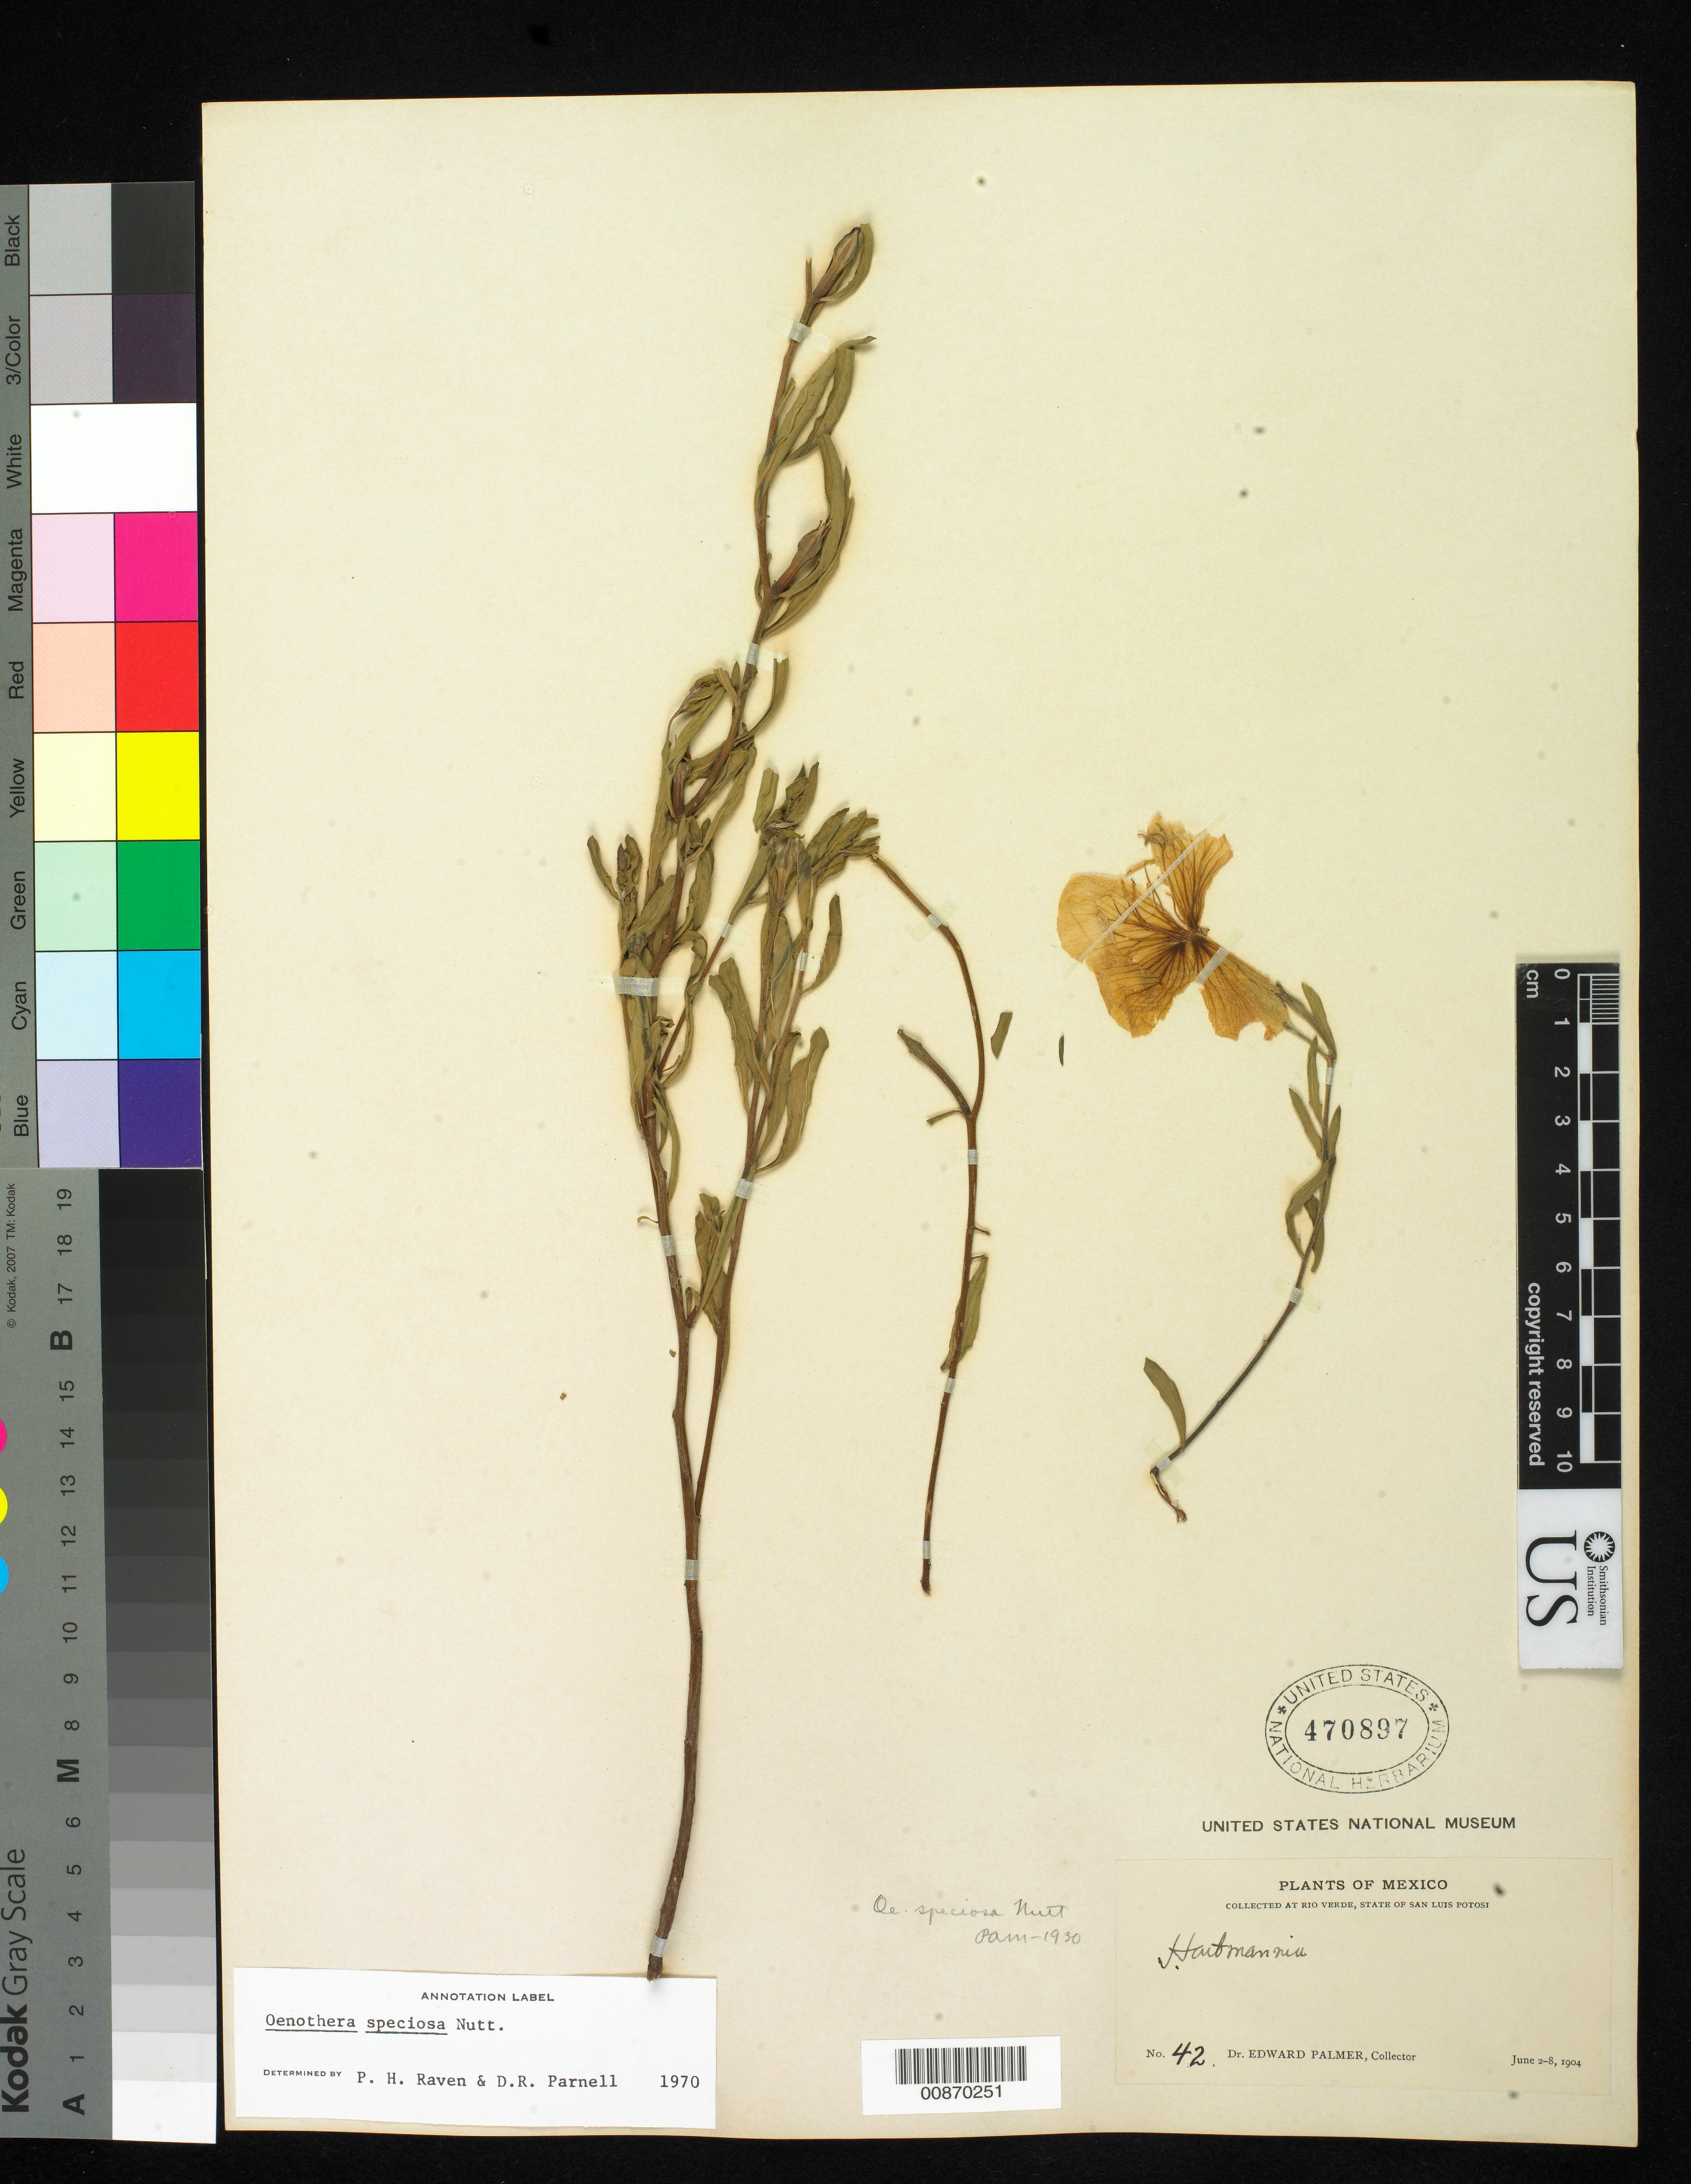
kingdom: Plantae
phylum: Tracheophyta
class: Magnoliopsida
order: Myrtales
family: Onagraceae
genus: Oenothera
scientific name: Oenothera speciosa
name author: Nutt.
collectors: E. Palmer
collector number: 42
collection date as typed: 02 Jun 1904 to 08 Jun 1904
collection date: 1904-06-02/1904-06-08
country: Mexico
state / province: San Luis Potosí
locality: Río Verde, San Luis Potosí.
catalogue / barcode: US 470897